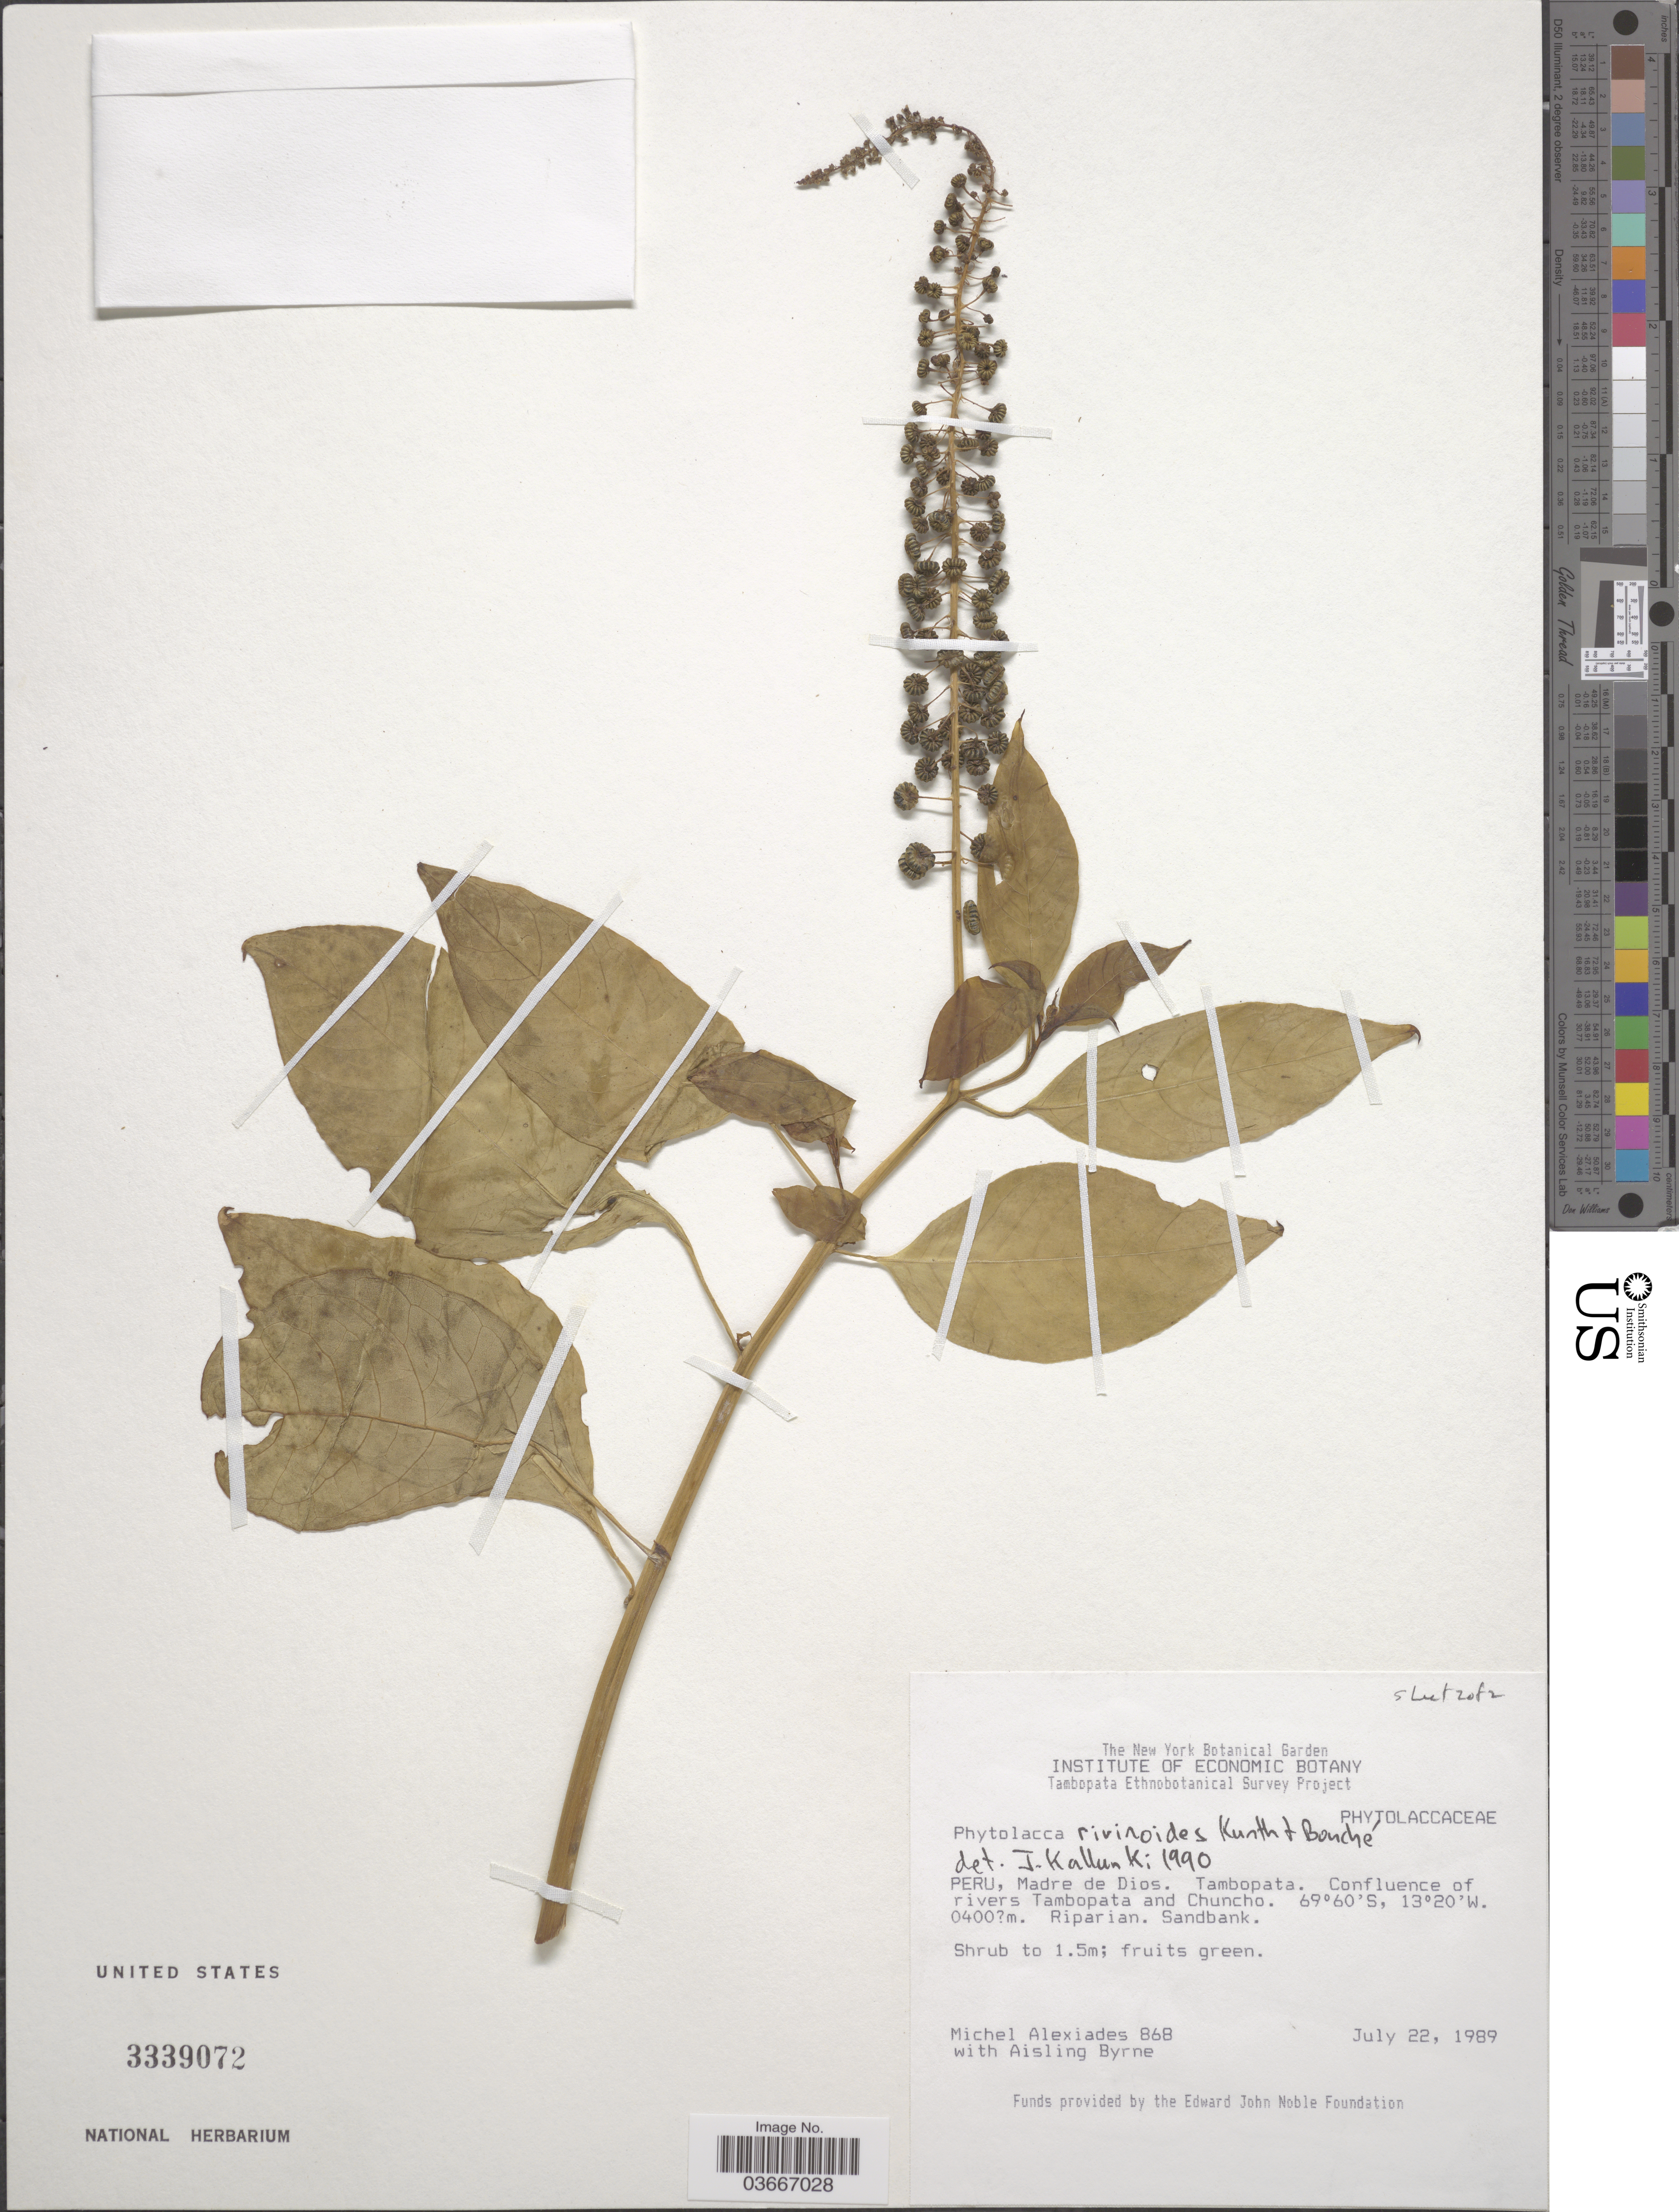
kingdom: Plantae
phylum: Tracheophyta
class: Magnoliopsida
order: Caryophyllales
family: Phytolaccaceae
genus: Phytolacca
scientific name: Phytolacca rivinoides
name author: Kunth & C.D. Bouché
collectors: M. Alexiades & A. Byrne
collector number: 868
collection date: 1989-07-22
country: Peru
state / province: Madre de Dios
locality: Tambopata. Confluence of rivers Tambopata and Chuncho.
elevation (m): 400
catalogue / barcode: US 3339072